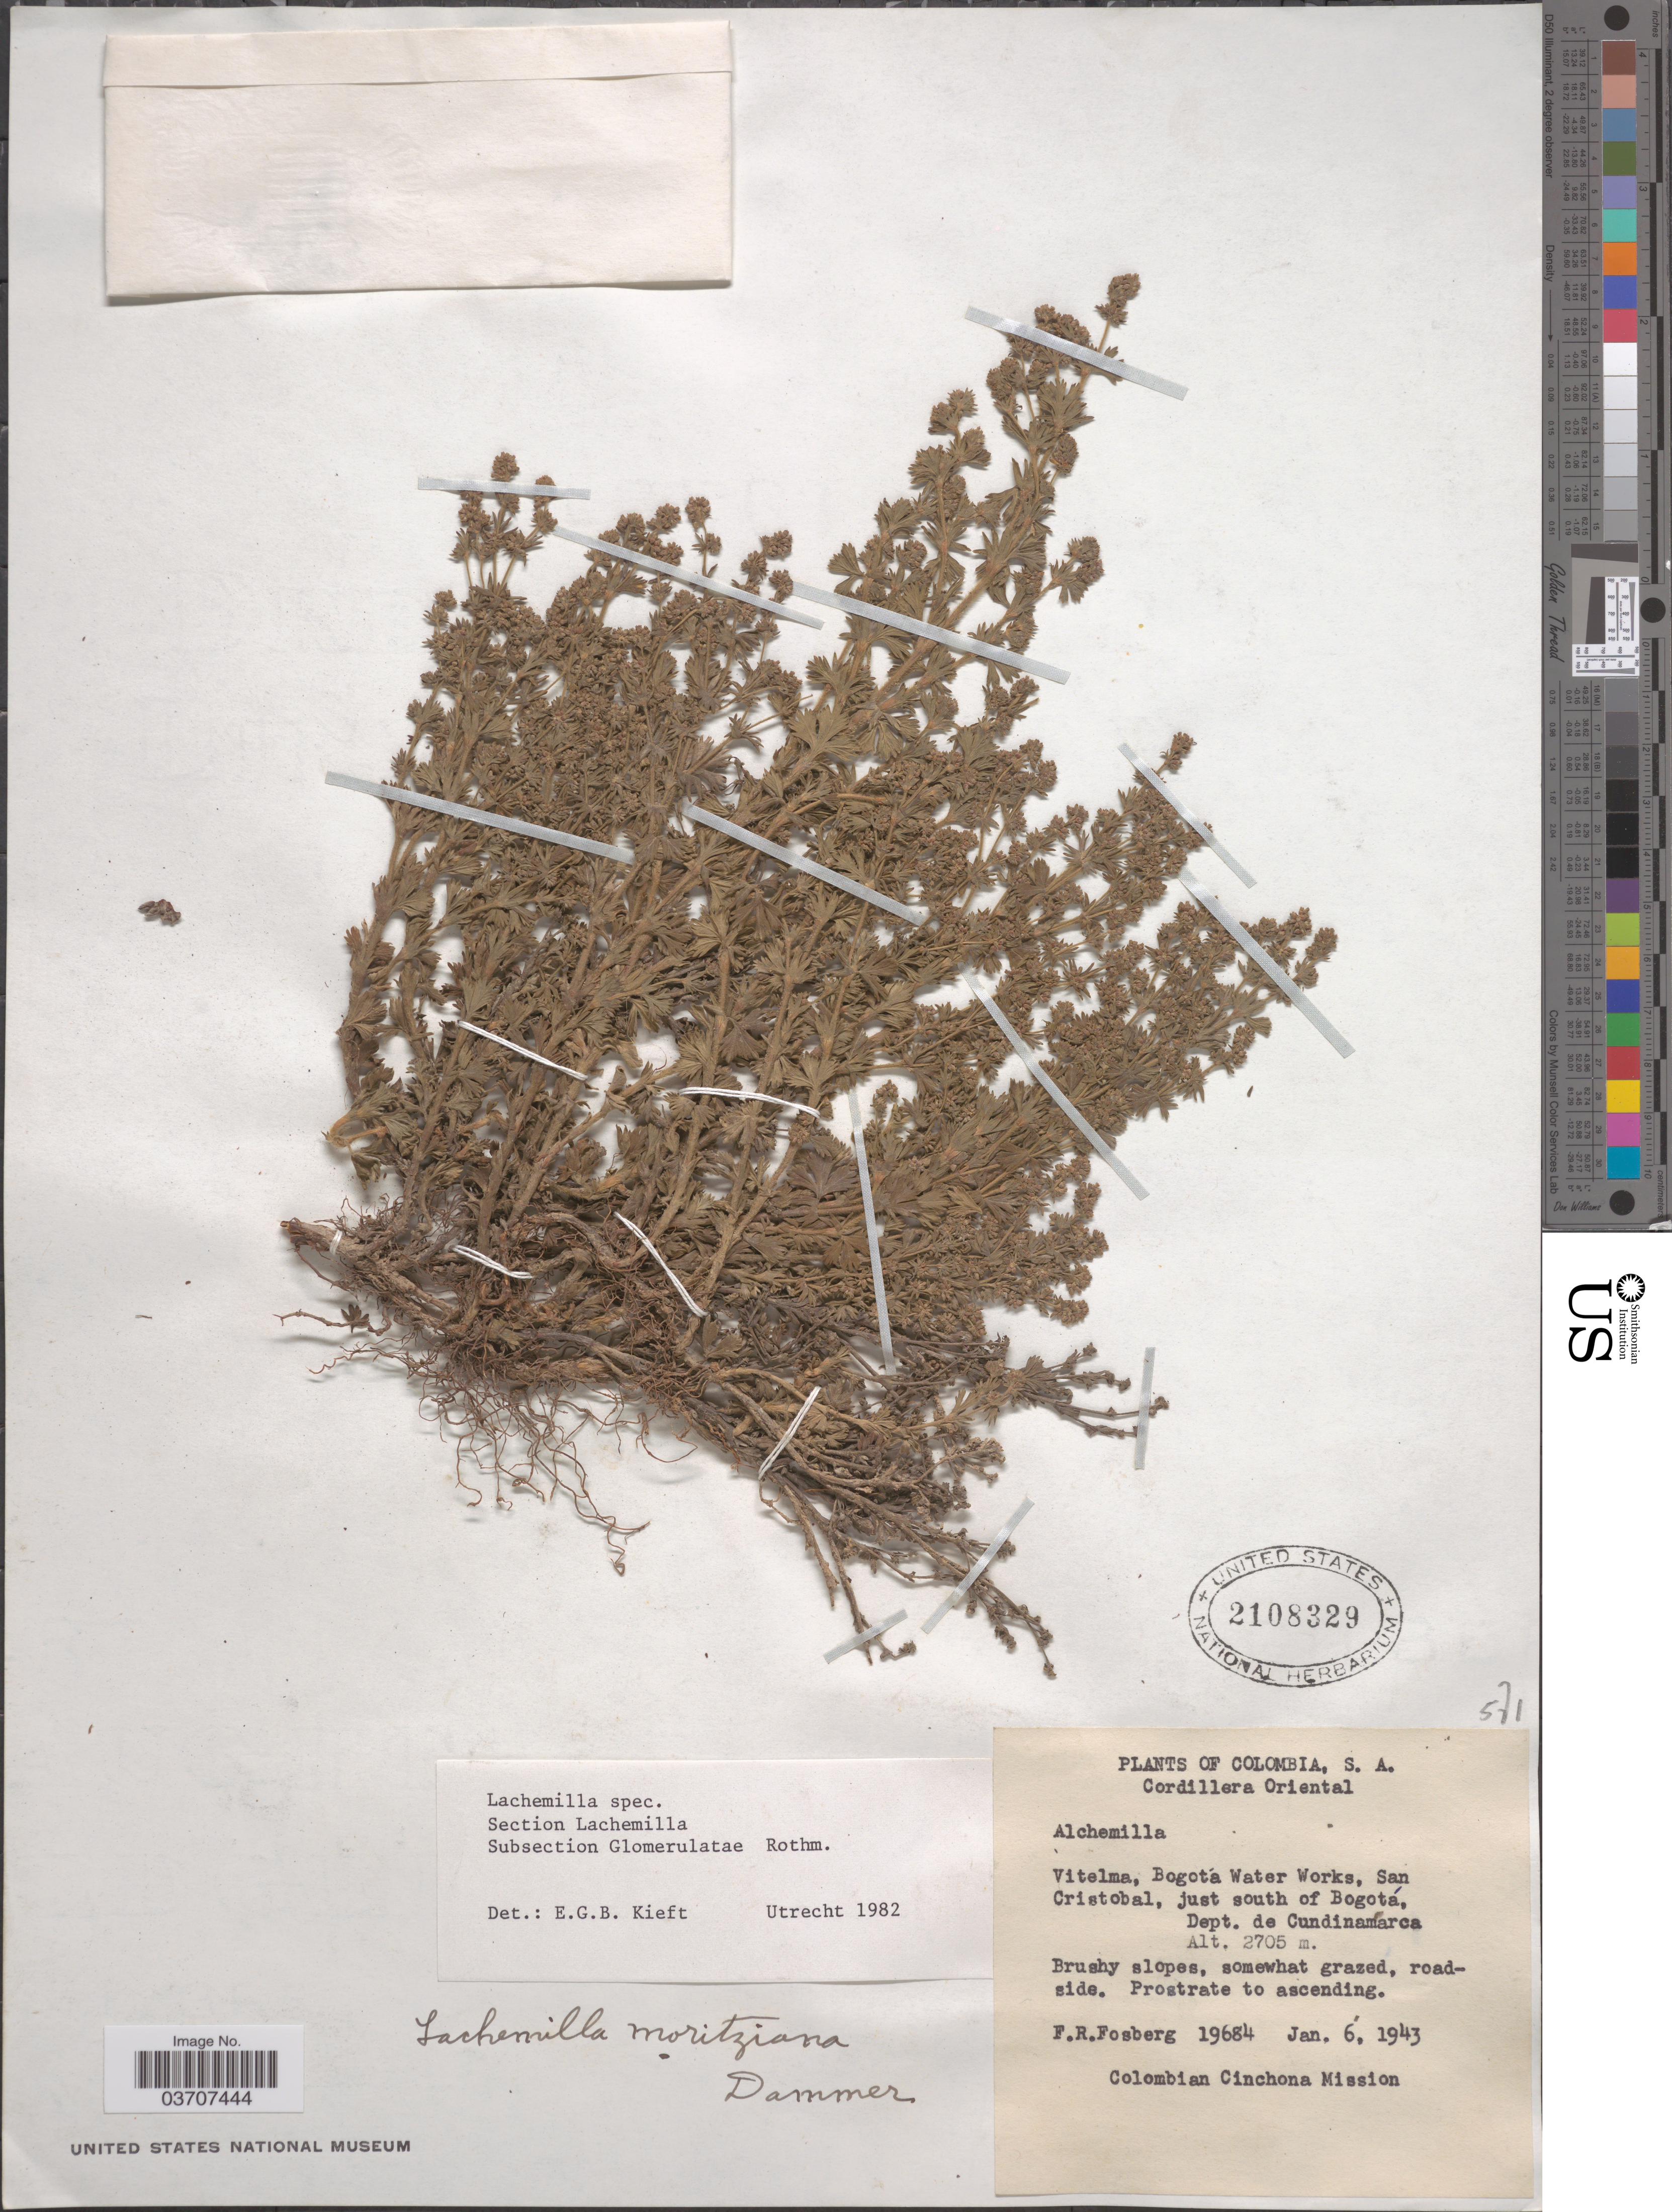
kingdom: Plantae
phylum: Tracheophyta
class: Magnoliopsida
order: Rosales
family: Rosaceae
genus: Lachemilla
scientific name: Lachemilla sp.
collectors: F. R. Fosberg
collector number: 19684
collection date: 1943-01-06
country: Colombia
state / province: Cundinamarca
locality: Cordillera Oriental. Vitelma, Bogotá Water Works, San Cristobal, just south of Bogotá, Dept. de Cundinamarca.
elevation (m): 2705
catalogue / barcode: US 2108329